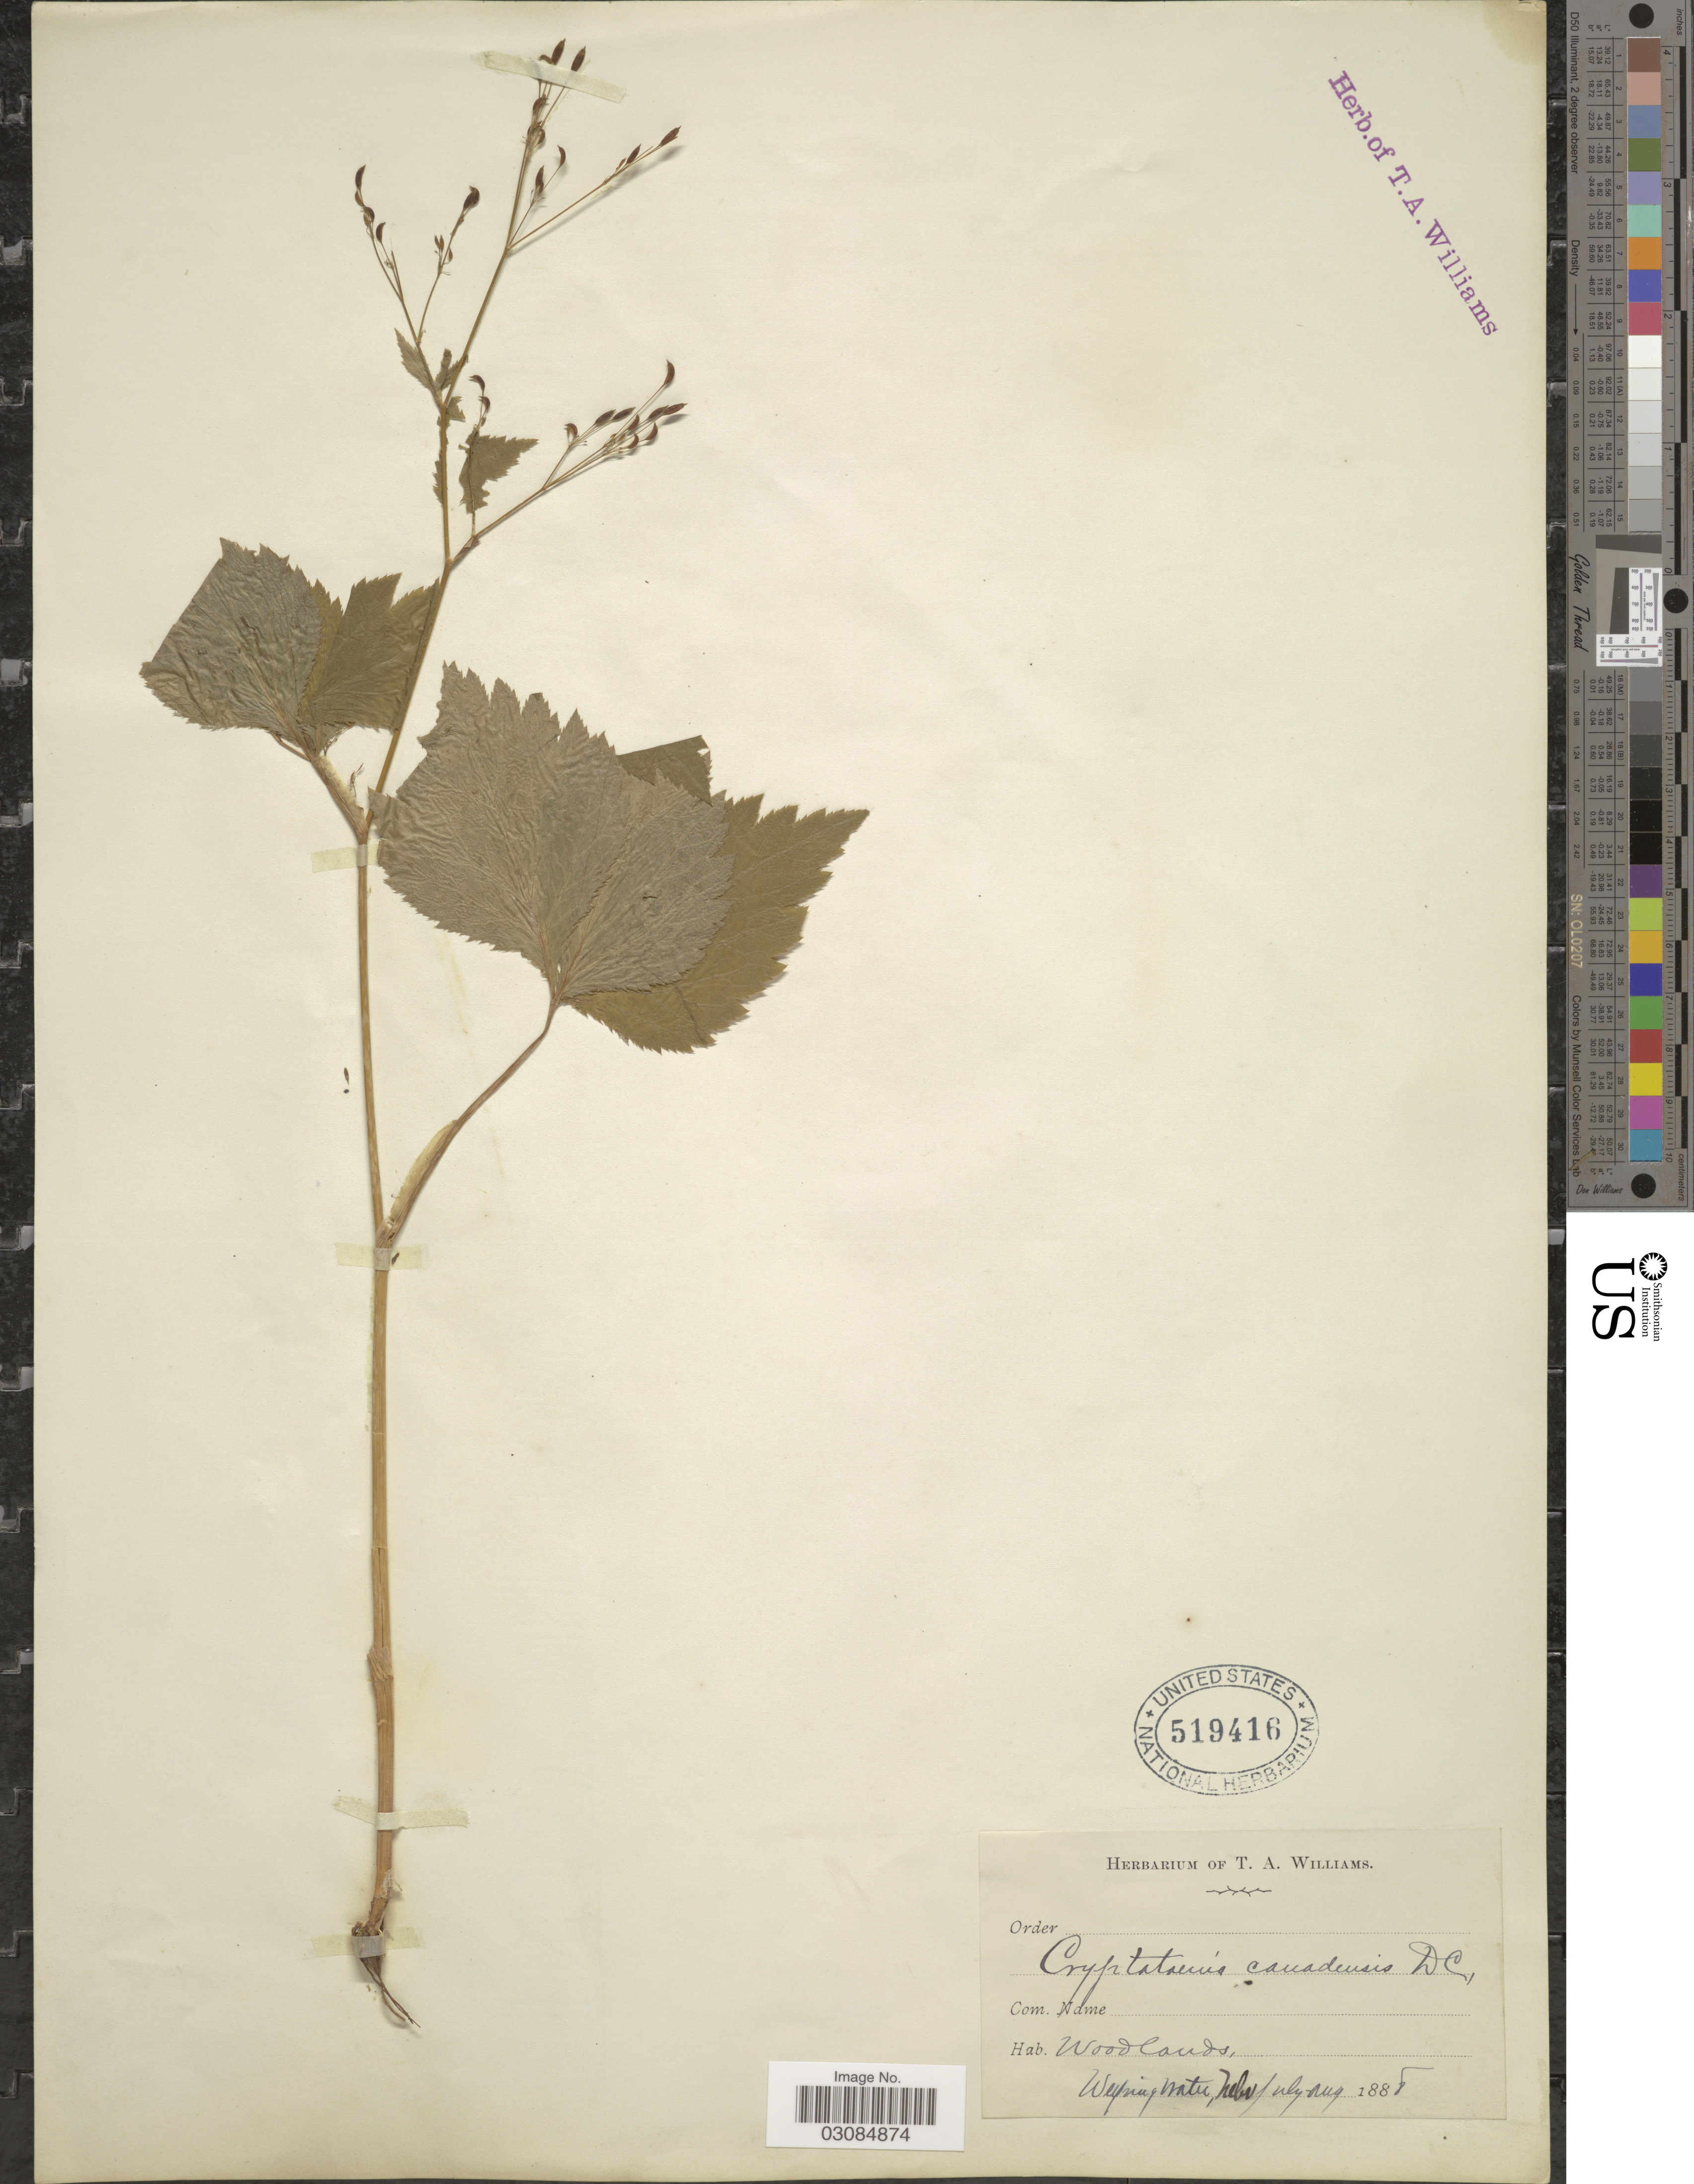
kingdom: Plantae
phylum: Tracheophyta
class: Magnoliopsida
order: Apiales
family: Apiaceae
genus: Cryptotaenia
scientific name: Cryptotaenia canadensis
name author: (L.) DC.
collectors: T. A. Williams (herbarium)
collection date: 1888-07/1888-08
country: United States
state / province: Nebraska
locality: Weeping Water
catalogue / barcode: US 519416